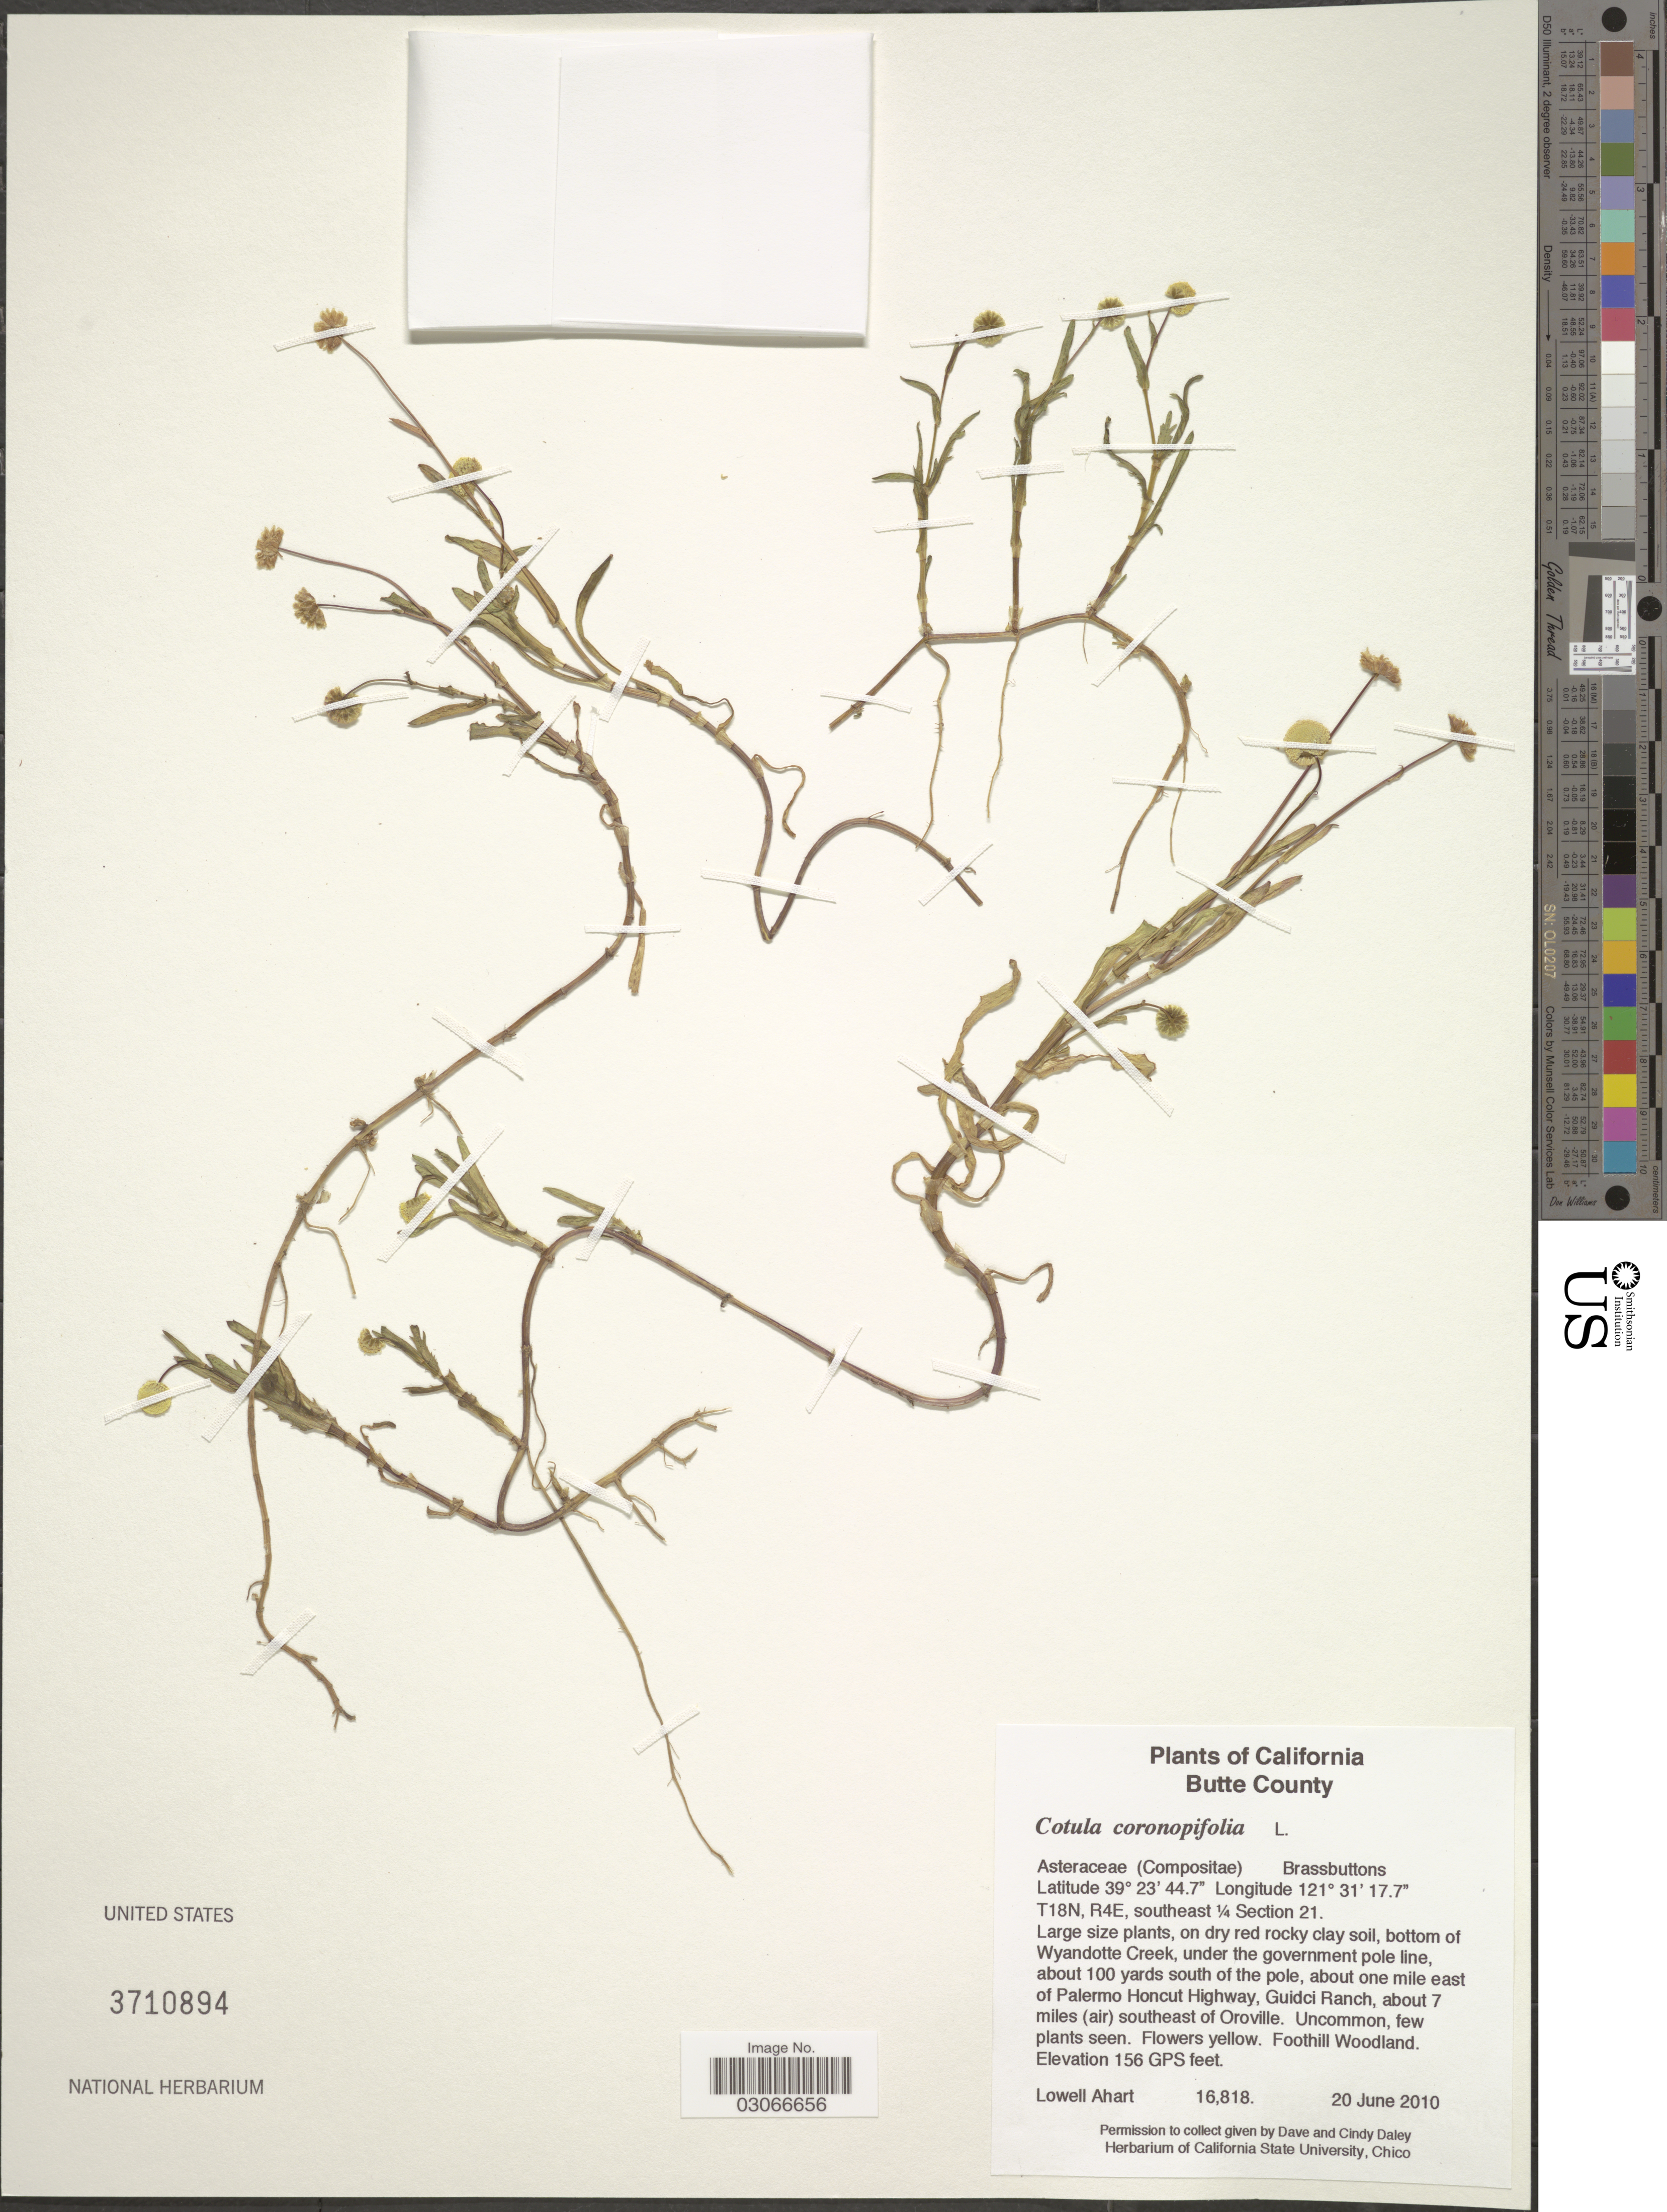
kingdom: Plantae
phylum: Tracheophyta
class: Magnoliopsida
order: Asterales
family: Asteraceae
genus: Cotula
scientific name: Cotula coronopifolia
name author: L.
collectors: L. Ahart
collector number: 16818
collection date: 2010-06-20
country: United States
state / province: California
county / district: Butte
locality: Butte County. T18N, R4E, southeast 1/4 Section 21. Bottom of Wyandotte Creek, under the government pole line, about 100 yards south of the pole, about one mile east of Palermo Honcut Highway, Guidci Ranch, about 7 miles (air) southeast of Oroville.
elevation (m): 48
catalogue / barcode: US 3710894